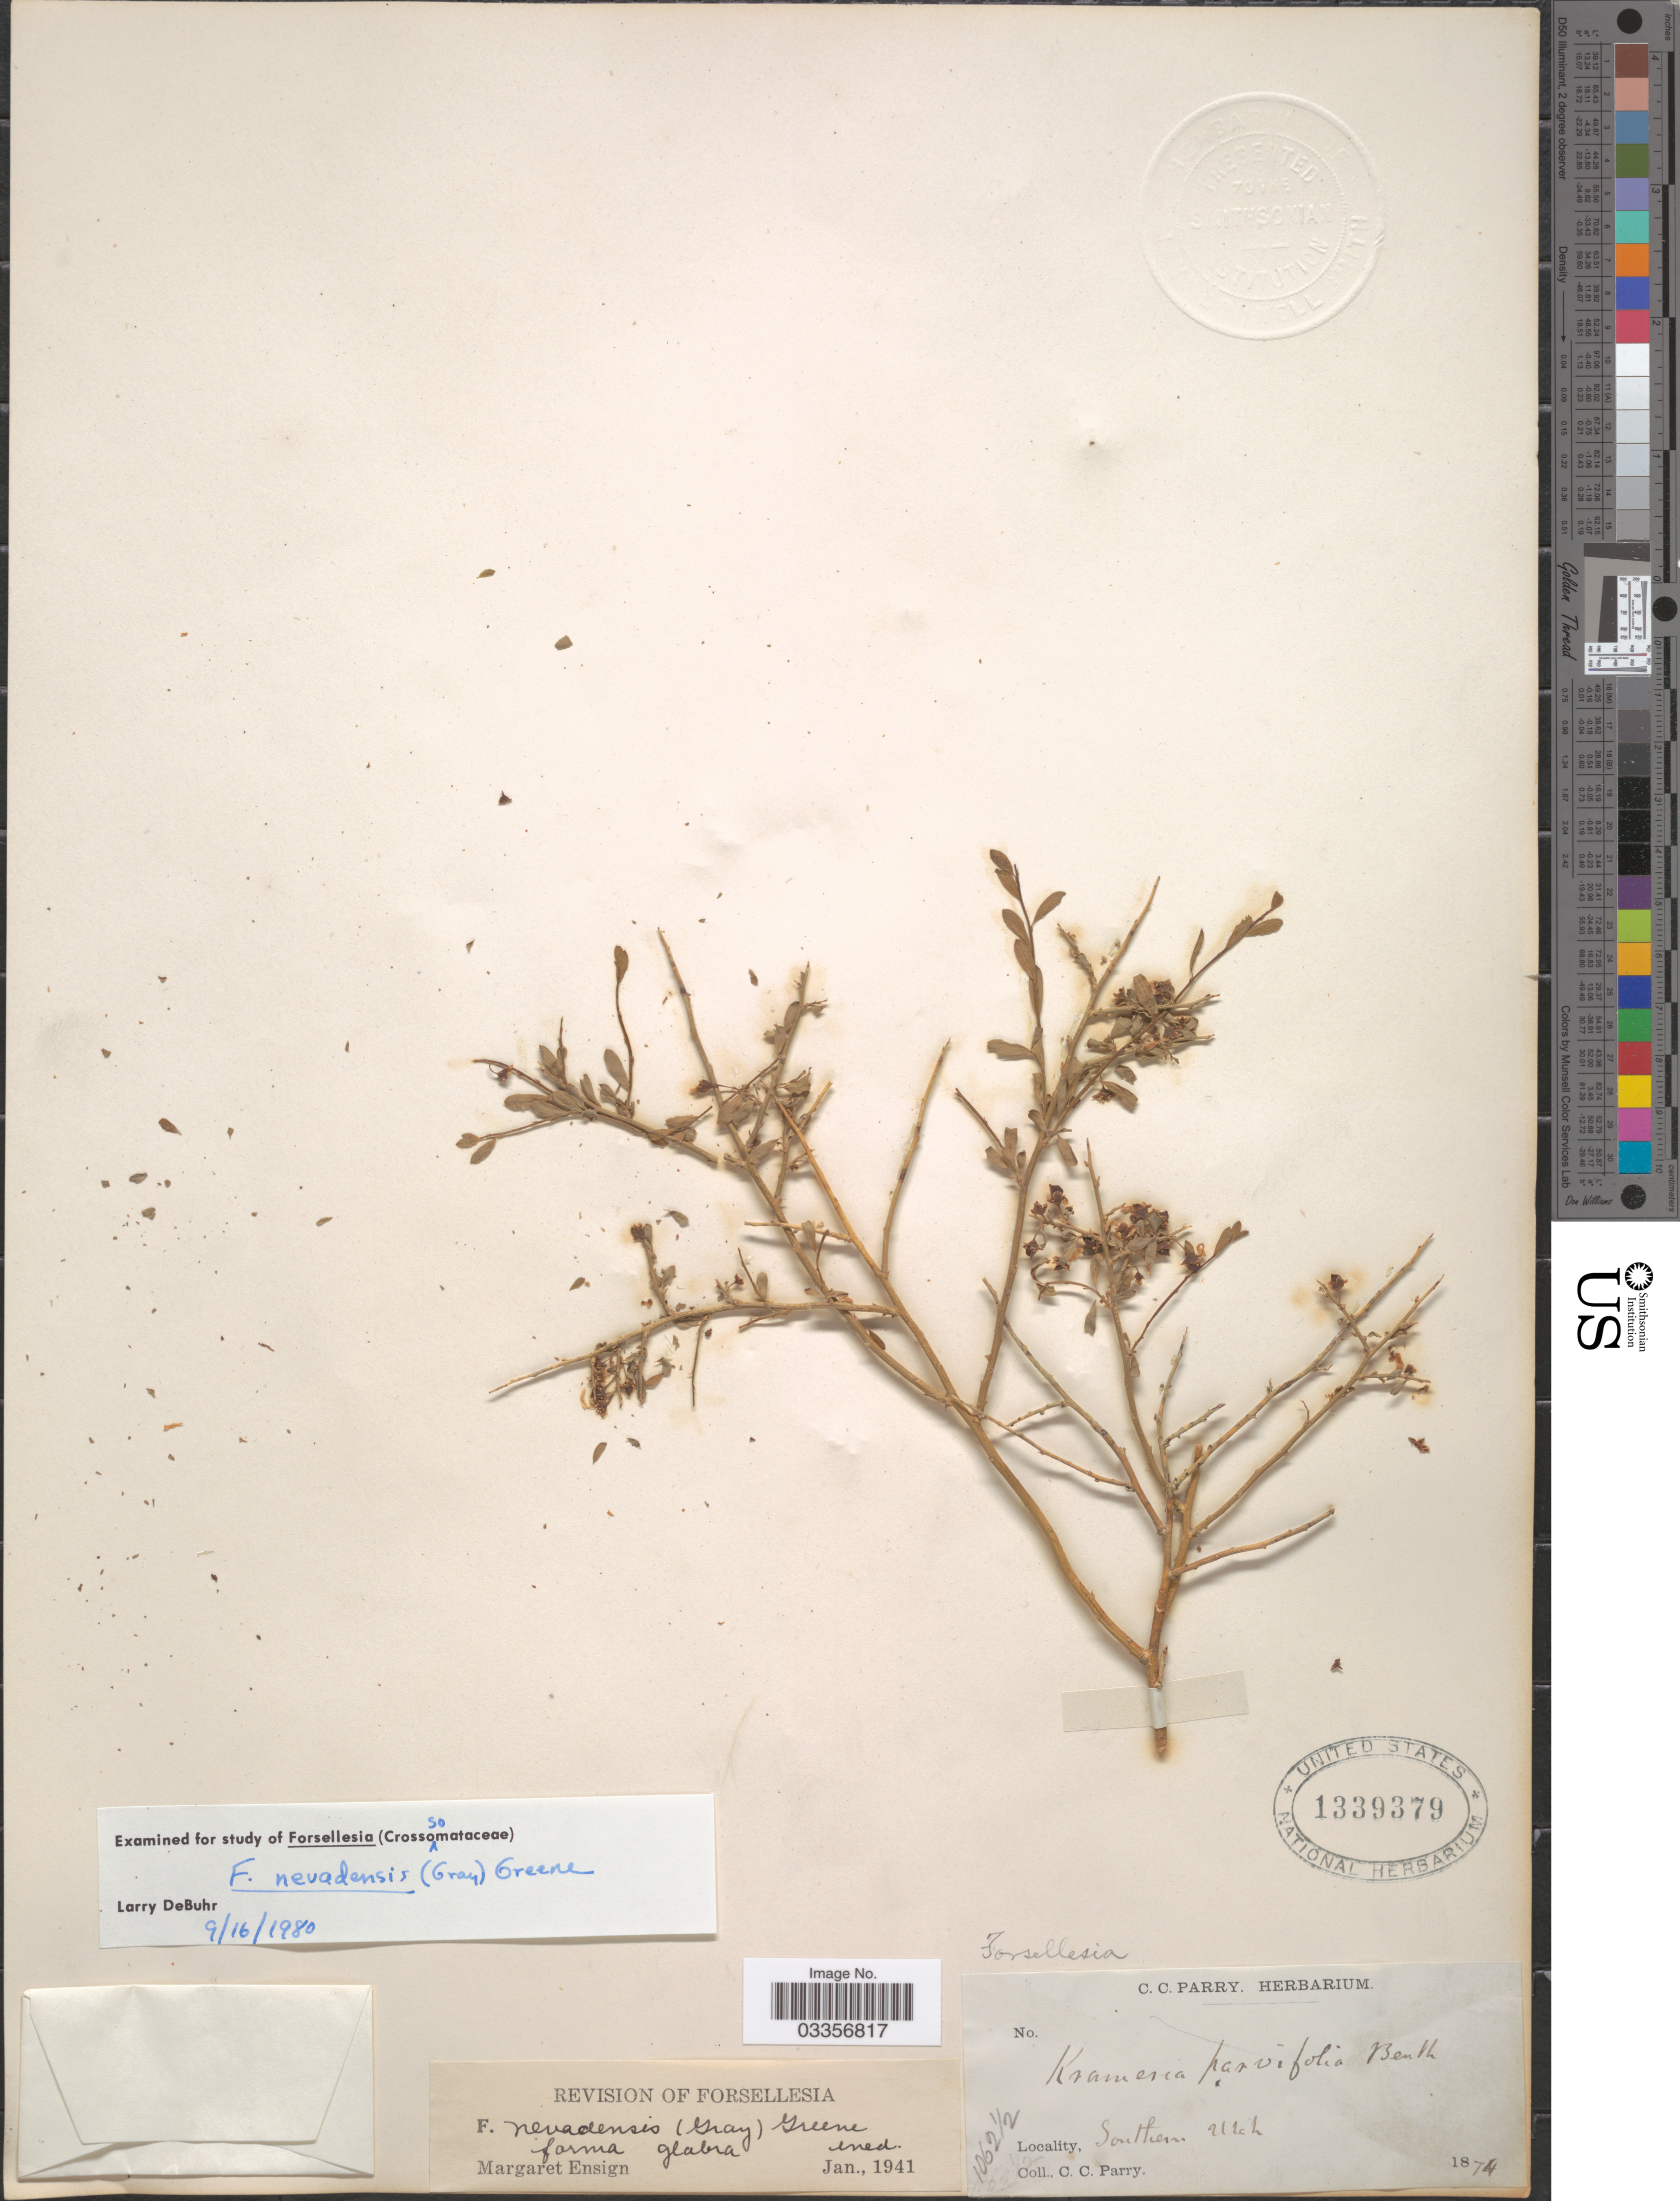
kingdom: Plantae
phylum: Tracheophyta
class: Magnoliopsida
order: Crossosomatales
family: Crossosomataceae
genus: Glossopetalon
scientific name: Glossopetalon spinescens var. aridum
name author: M.E. Jones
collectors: C. C. Parry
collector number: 1062½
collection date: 1874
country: United States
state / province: Utah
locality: Southern Utah.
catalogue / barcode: US 1339379